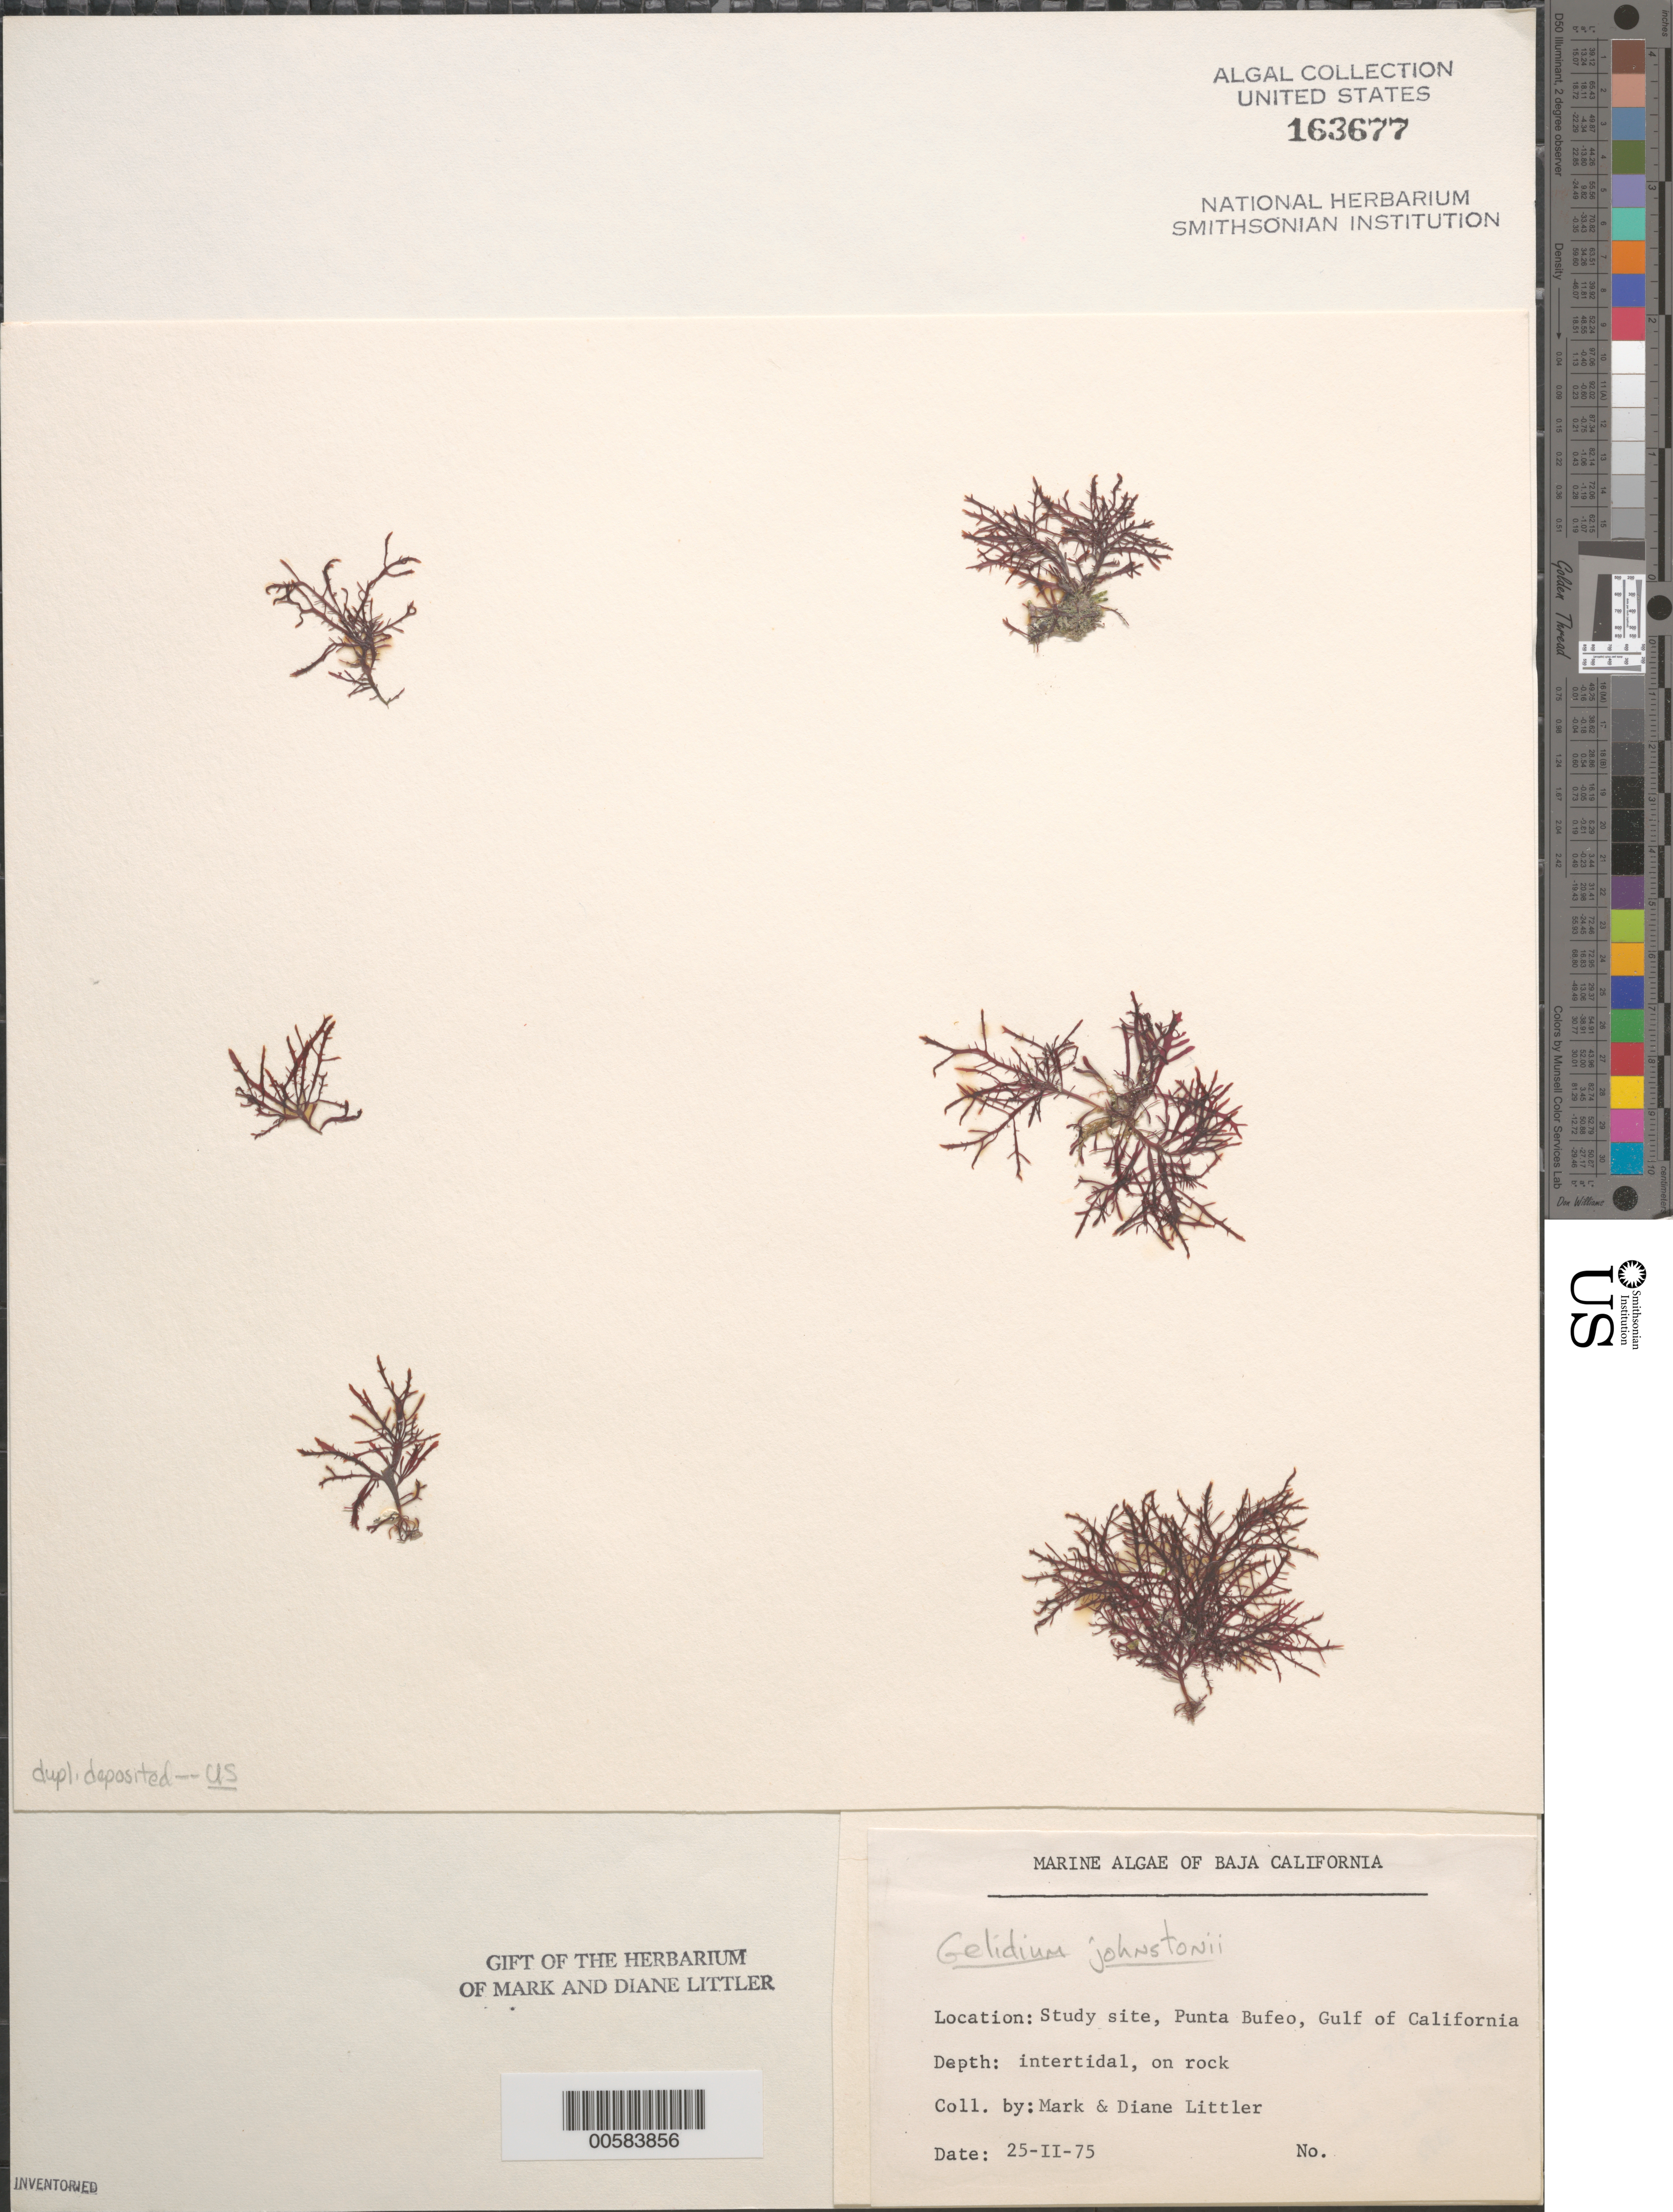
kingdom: Plantae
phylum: Rhodophyta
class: Florideophyceae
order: Gelidiales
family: Gelidiaceae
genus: Gelidium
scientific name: Gelidium johnstonii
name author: Setchell & N.L. Gardner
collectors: M. M. Littler & D. S. Littler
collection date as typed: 25 Feb 1975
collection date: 1975-02-25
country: Mexico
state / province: Baja California Norte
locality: Punta Bufeo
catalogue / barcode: US 163677